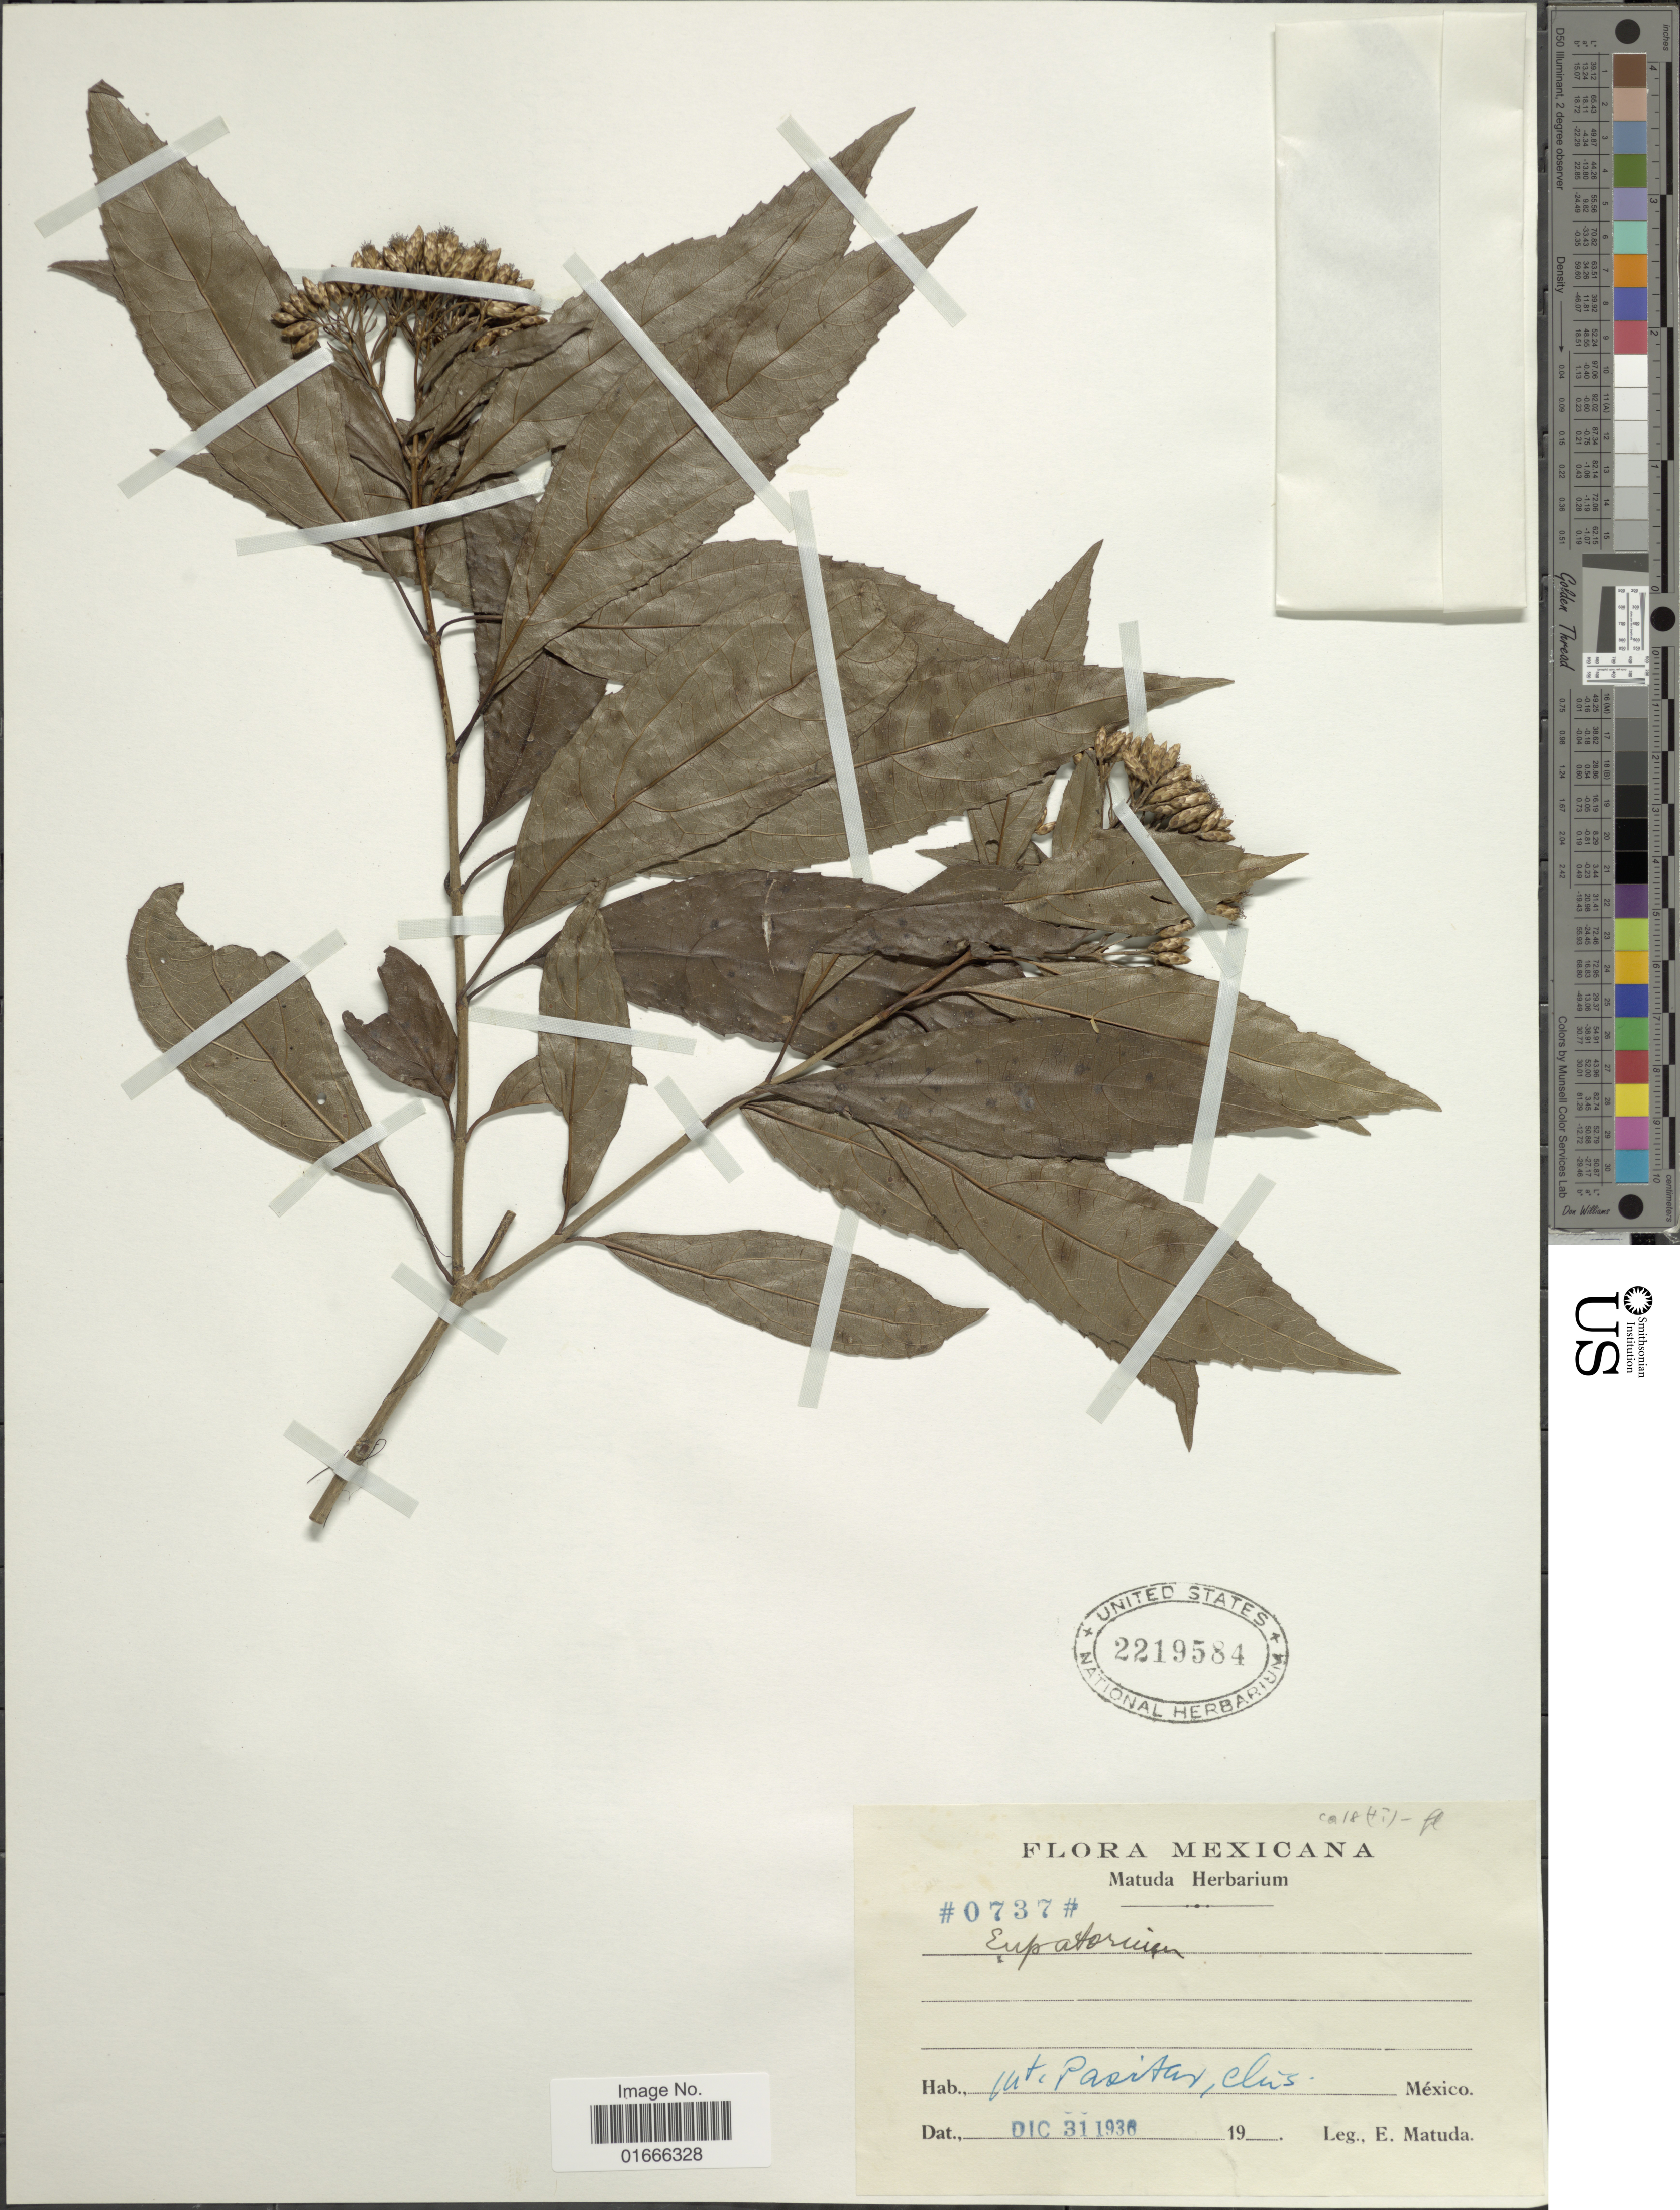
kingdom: Plantae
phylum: Tracheophyta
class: Magnoliopsida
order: Asterales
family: Asteraceae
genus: Chromolaena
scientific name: Chromolaena quercetorum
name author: (L.O. Williams) R.M. King & H. Rob.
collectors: E. Matuda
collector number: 737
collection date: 1936-12-31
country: Mexico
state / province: Chiapas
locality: Mt. Pasital Chis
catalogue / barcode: US 2219584